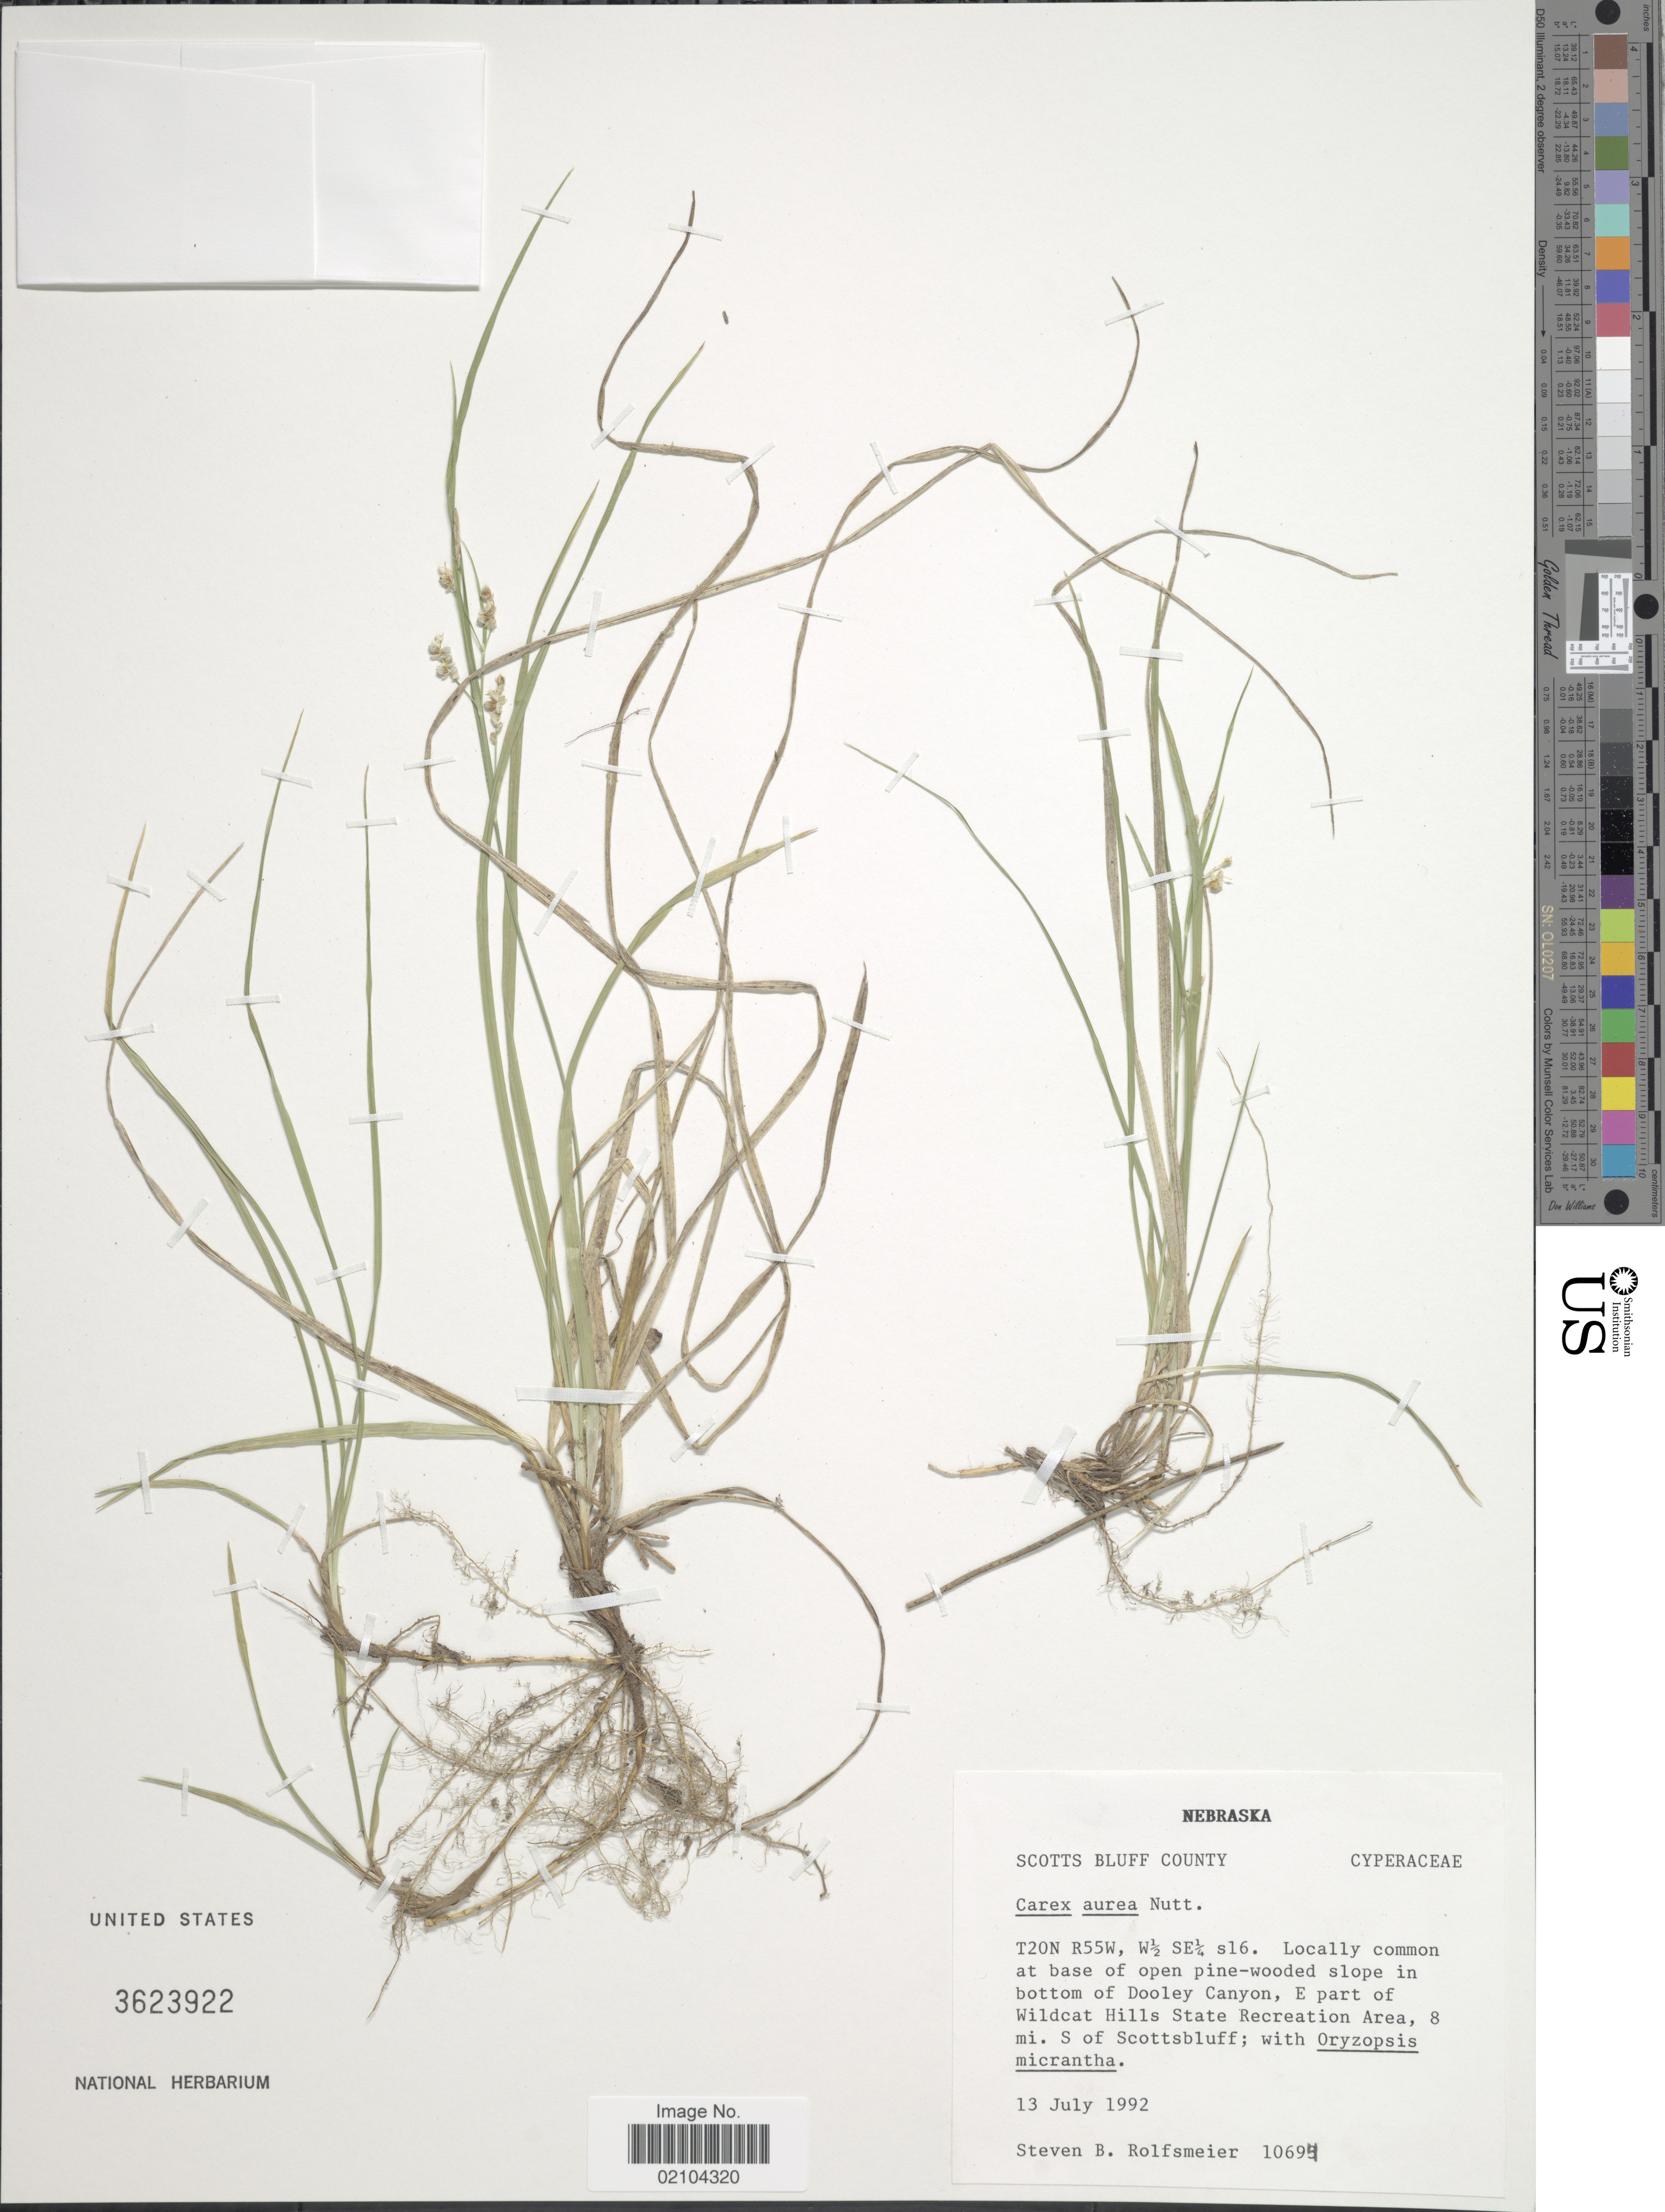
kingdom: Plantae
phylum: Tracheophyta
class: Liliopsida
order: Poales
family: Cyperaceae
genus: Carex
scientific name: Carex aurea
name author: Nutt.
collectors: S. Rolfsmeier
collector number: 10694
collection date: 1992-07-13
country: United States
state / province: Nebraska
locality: Scotts Bluff County, T20N R55W, W½ SE¼ s16. at base of open pine-wooded slope in bottom of Dooley Canyon, E part of Wildcat Hills State Recreation Area, 8 mi. S of Scottsbluff.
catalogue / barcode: US 3623922